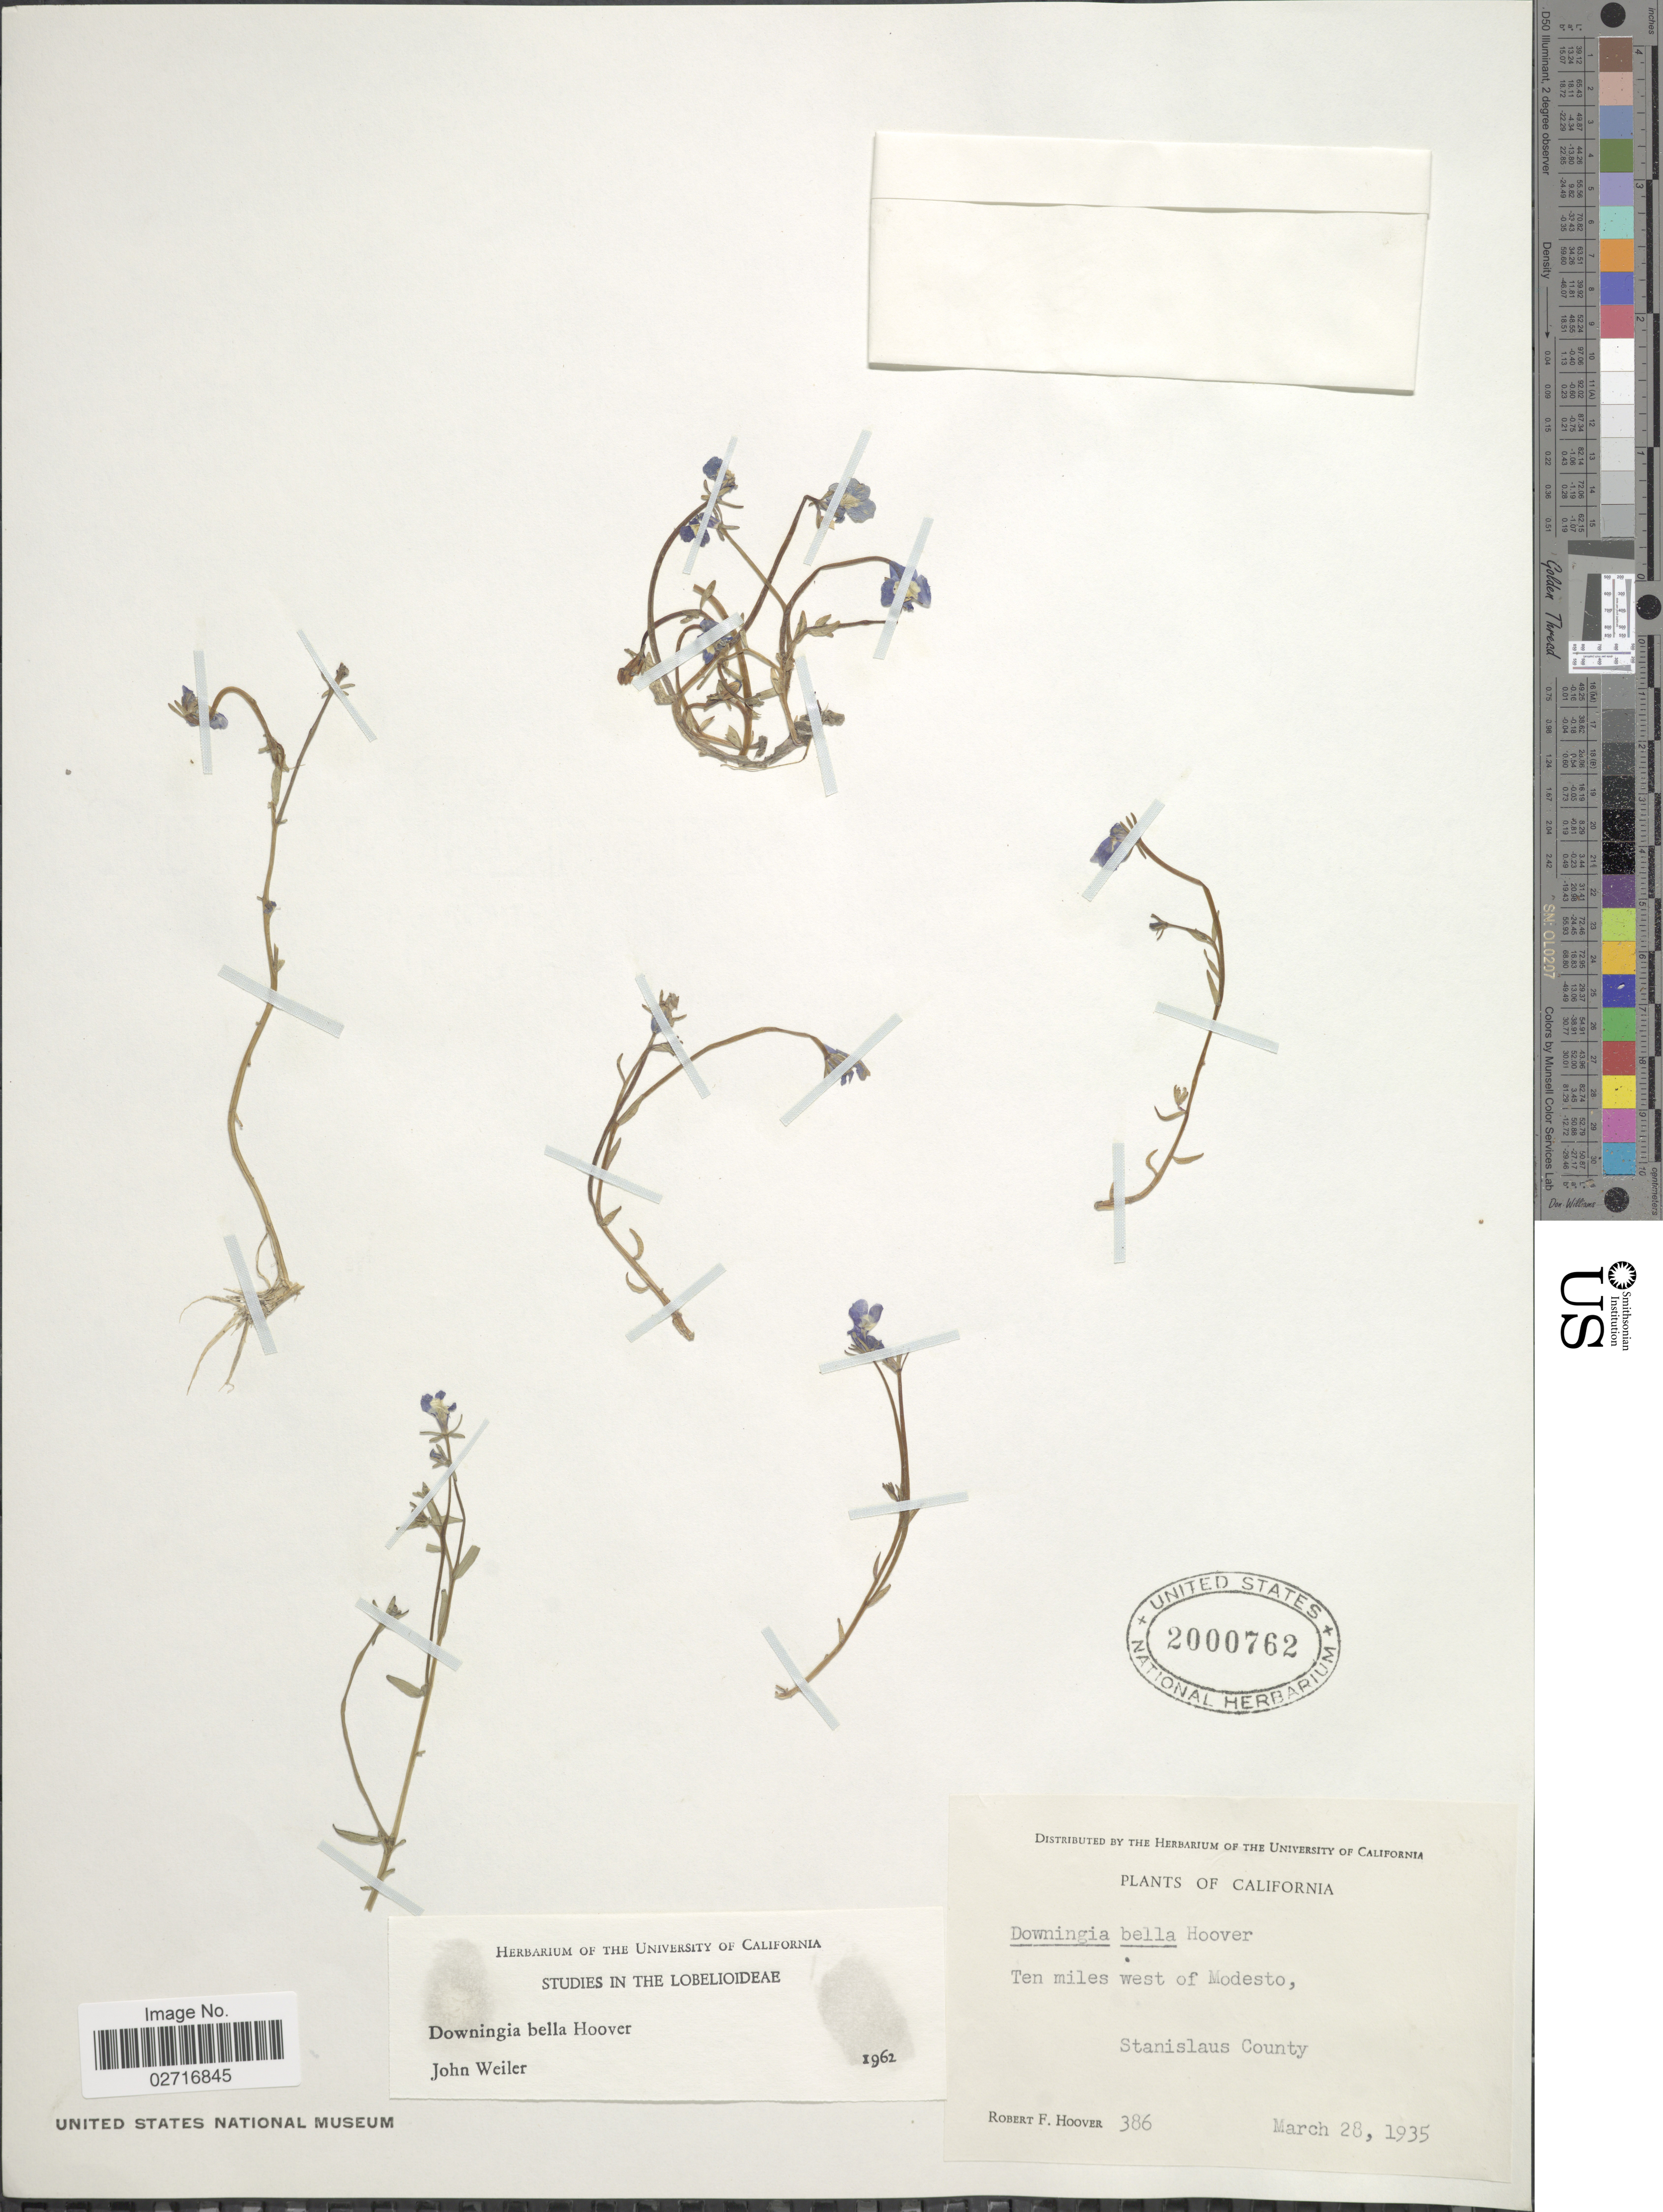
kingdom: Plantae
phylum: Tracheophyta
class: Magnoliopsida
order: Asterales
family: Campanulaceae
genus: Downingia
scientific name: Downingia bella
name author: Hoover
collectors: R. F. Hoover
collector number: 386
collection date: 1935-03-28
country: United States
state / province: California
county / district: Stanislaus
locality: Ten miles west of Modesto, Stanislaus County.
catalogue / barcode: US 2000762